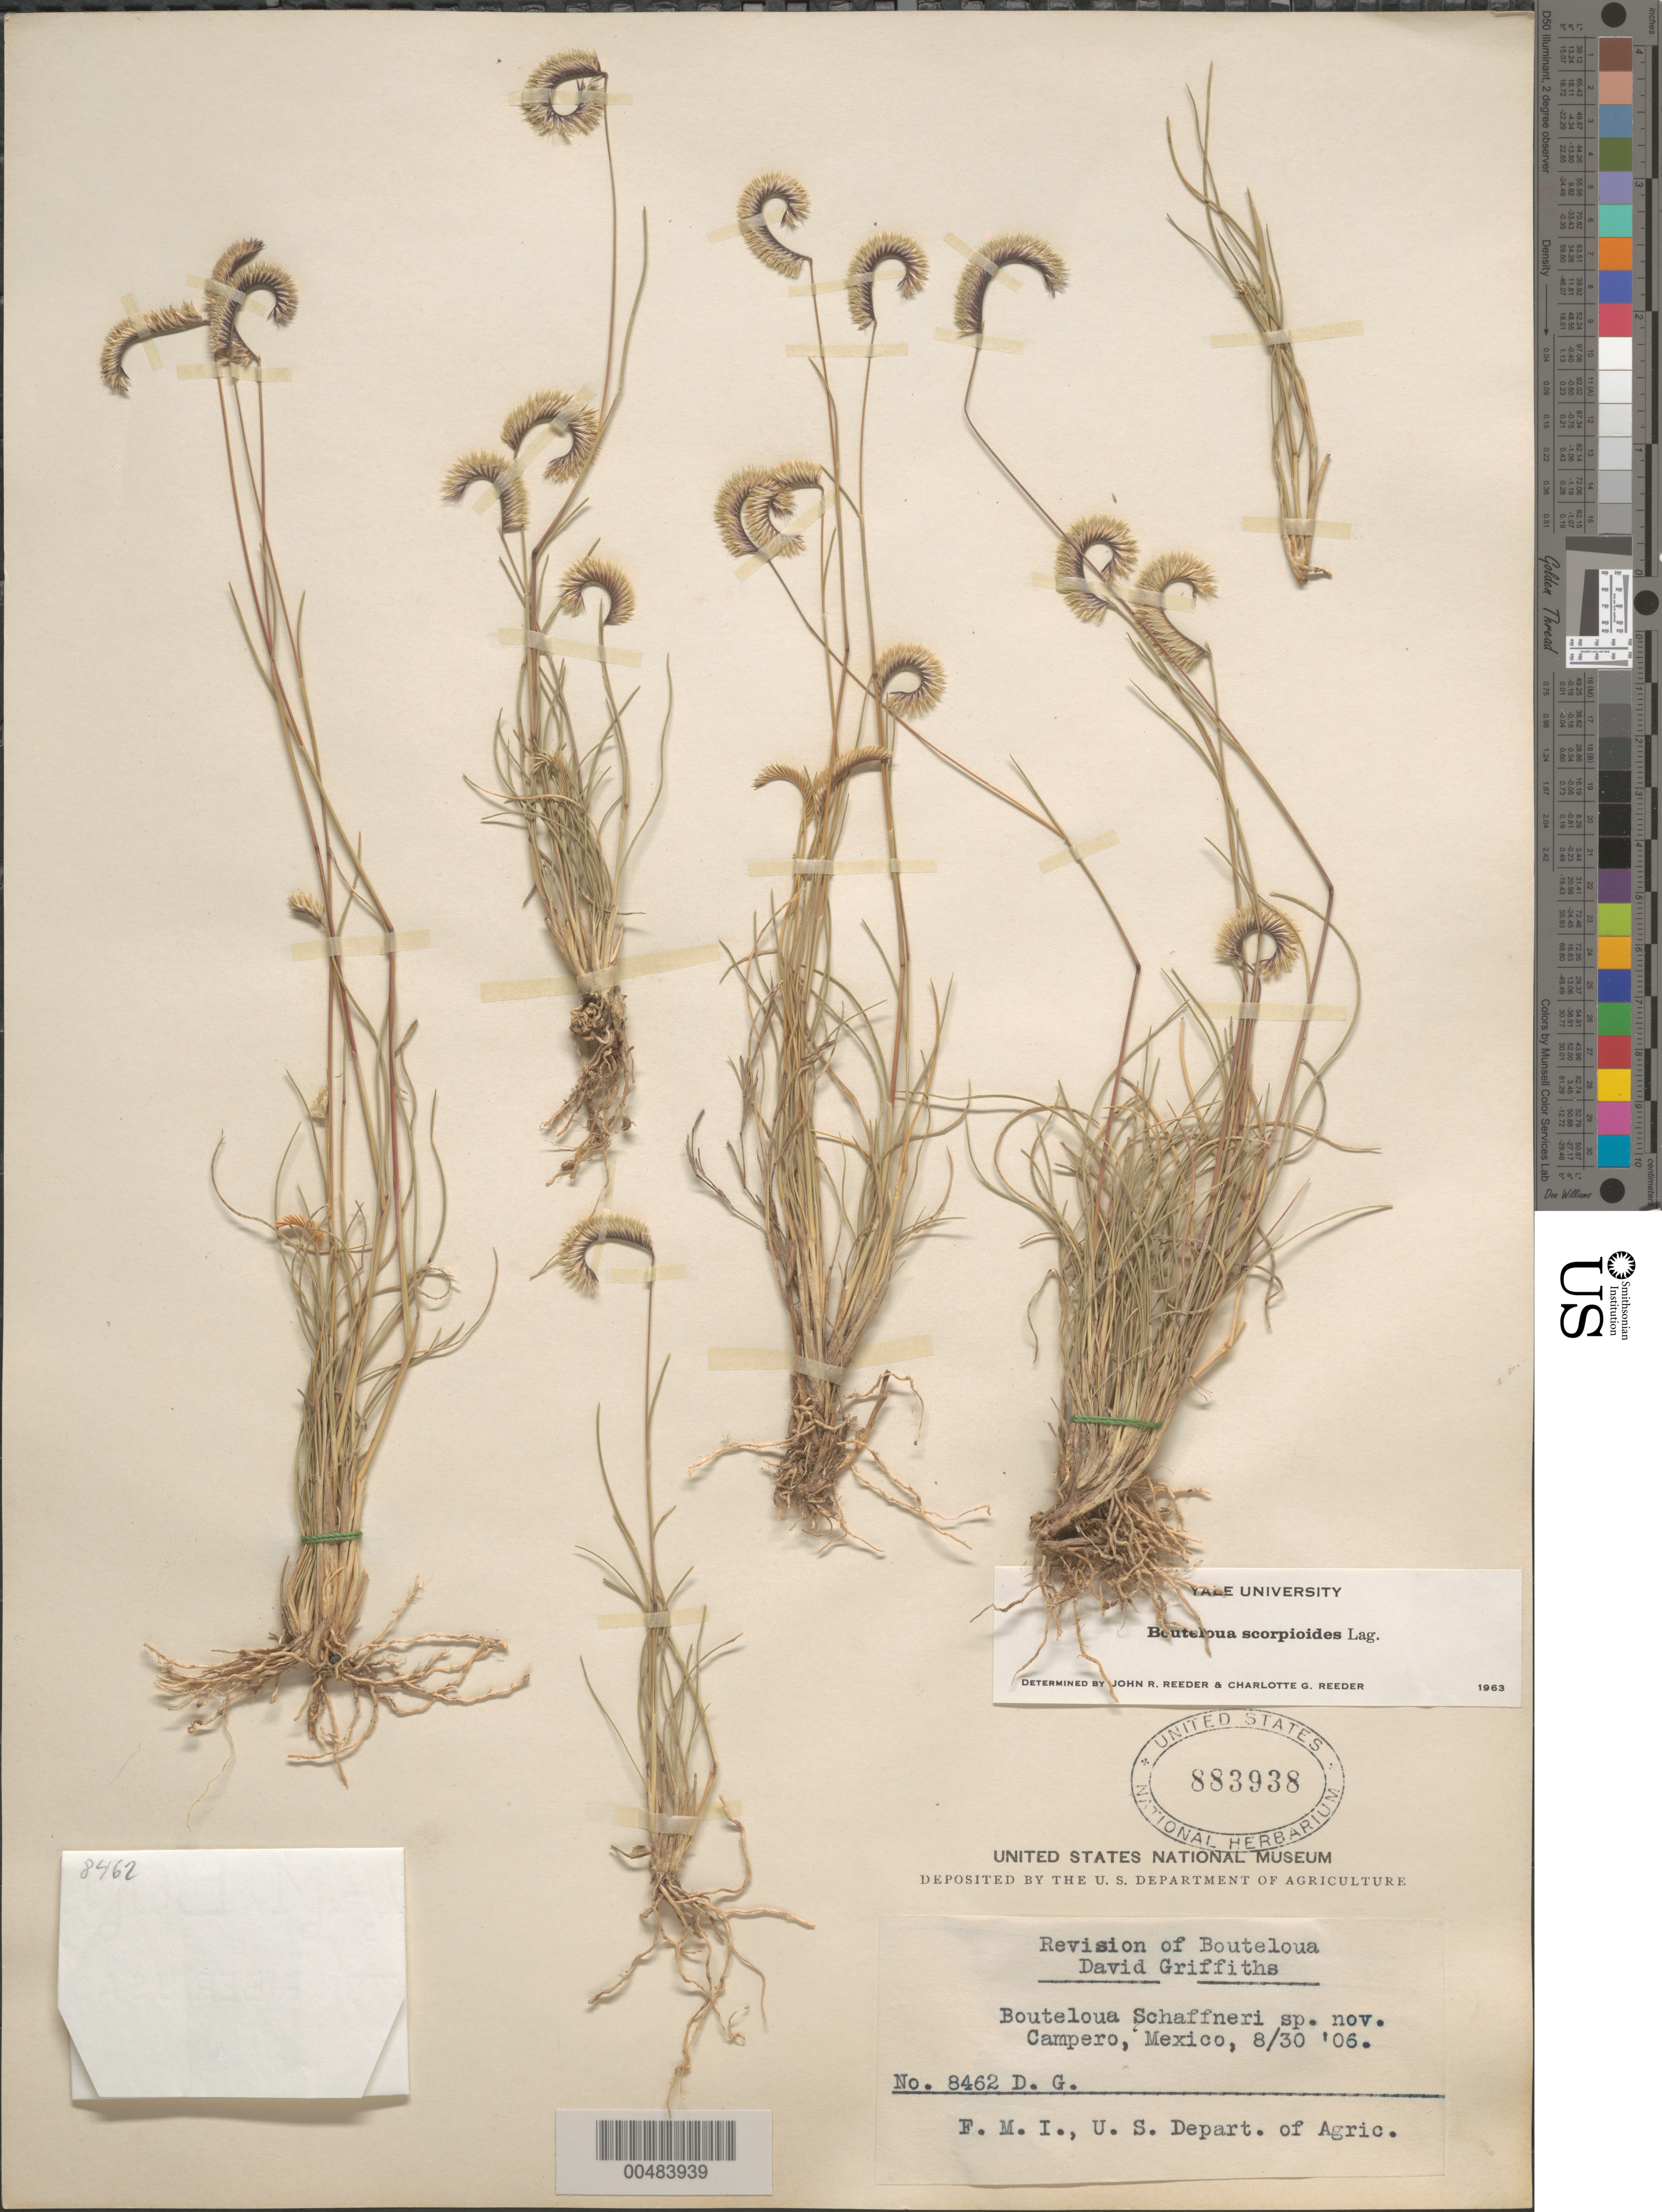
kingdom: Plantae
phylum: Tracheophyta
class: Liliopsida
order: Poales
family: Poaceae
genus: Bouteloua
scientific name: Bouteloua scorpioides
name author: Lag.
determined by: Reeder, J. R.; Reeder, C. G.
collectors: D. Griffiths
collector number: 8462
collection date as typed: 30 Aug 1906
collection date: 1906-08-30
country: Mexico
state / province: México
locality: Campero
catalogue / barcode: US 883938